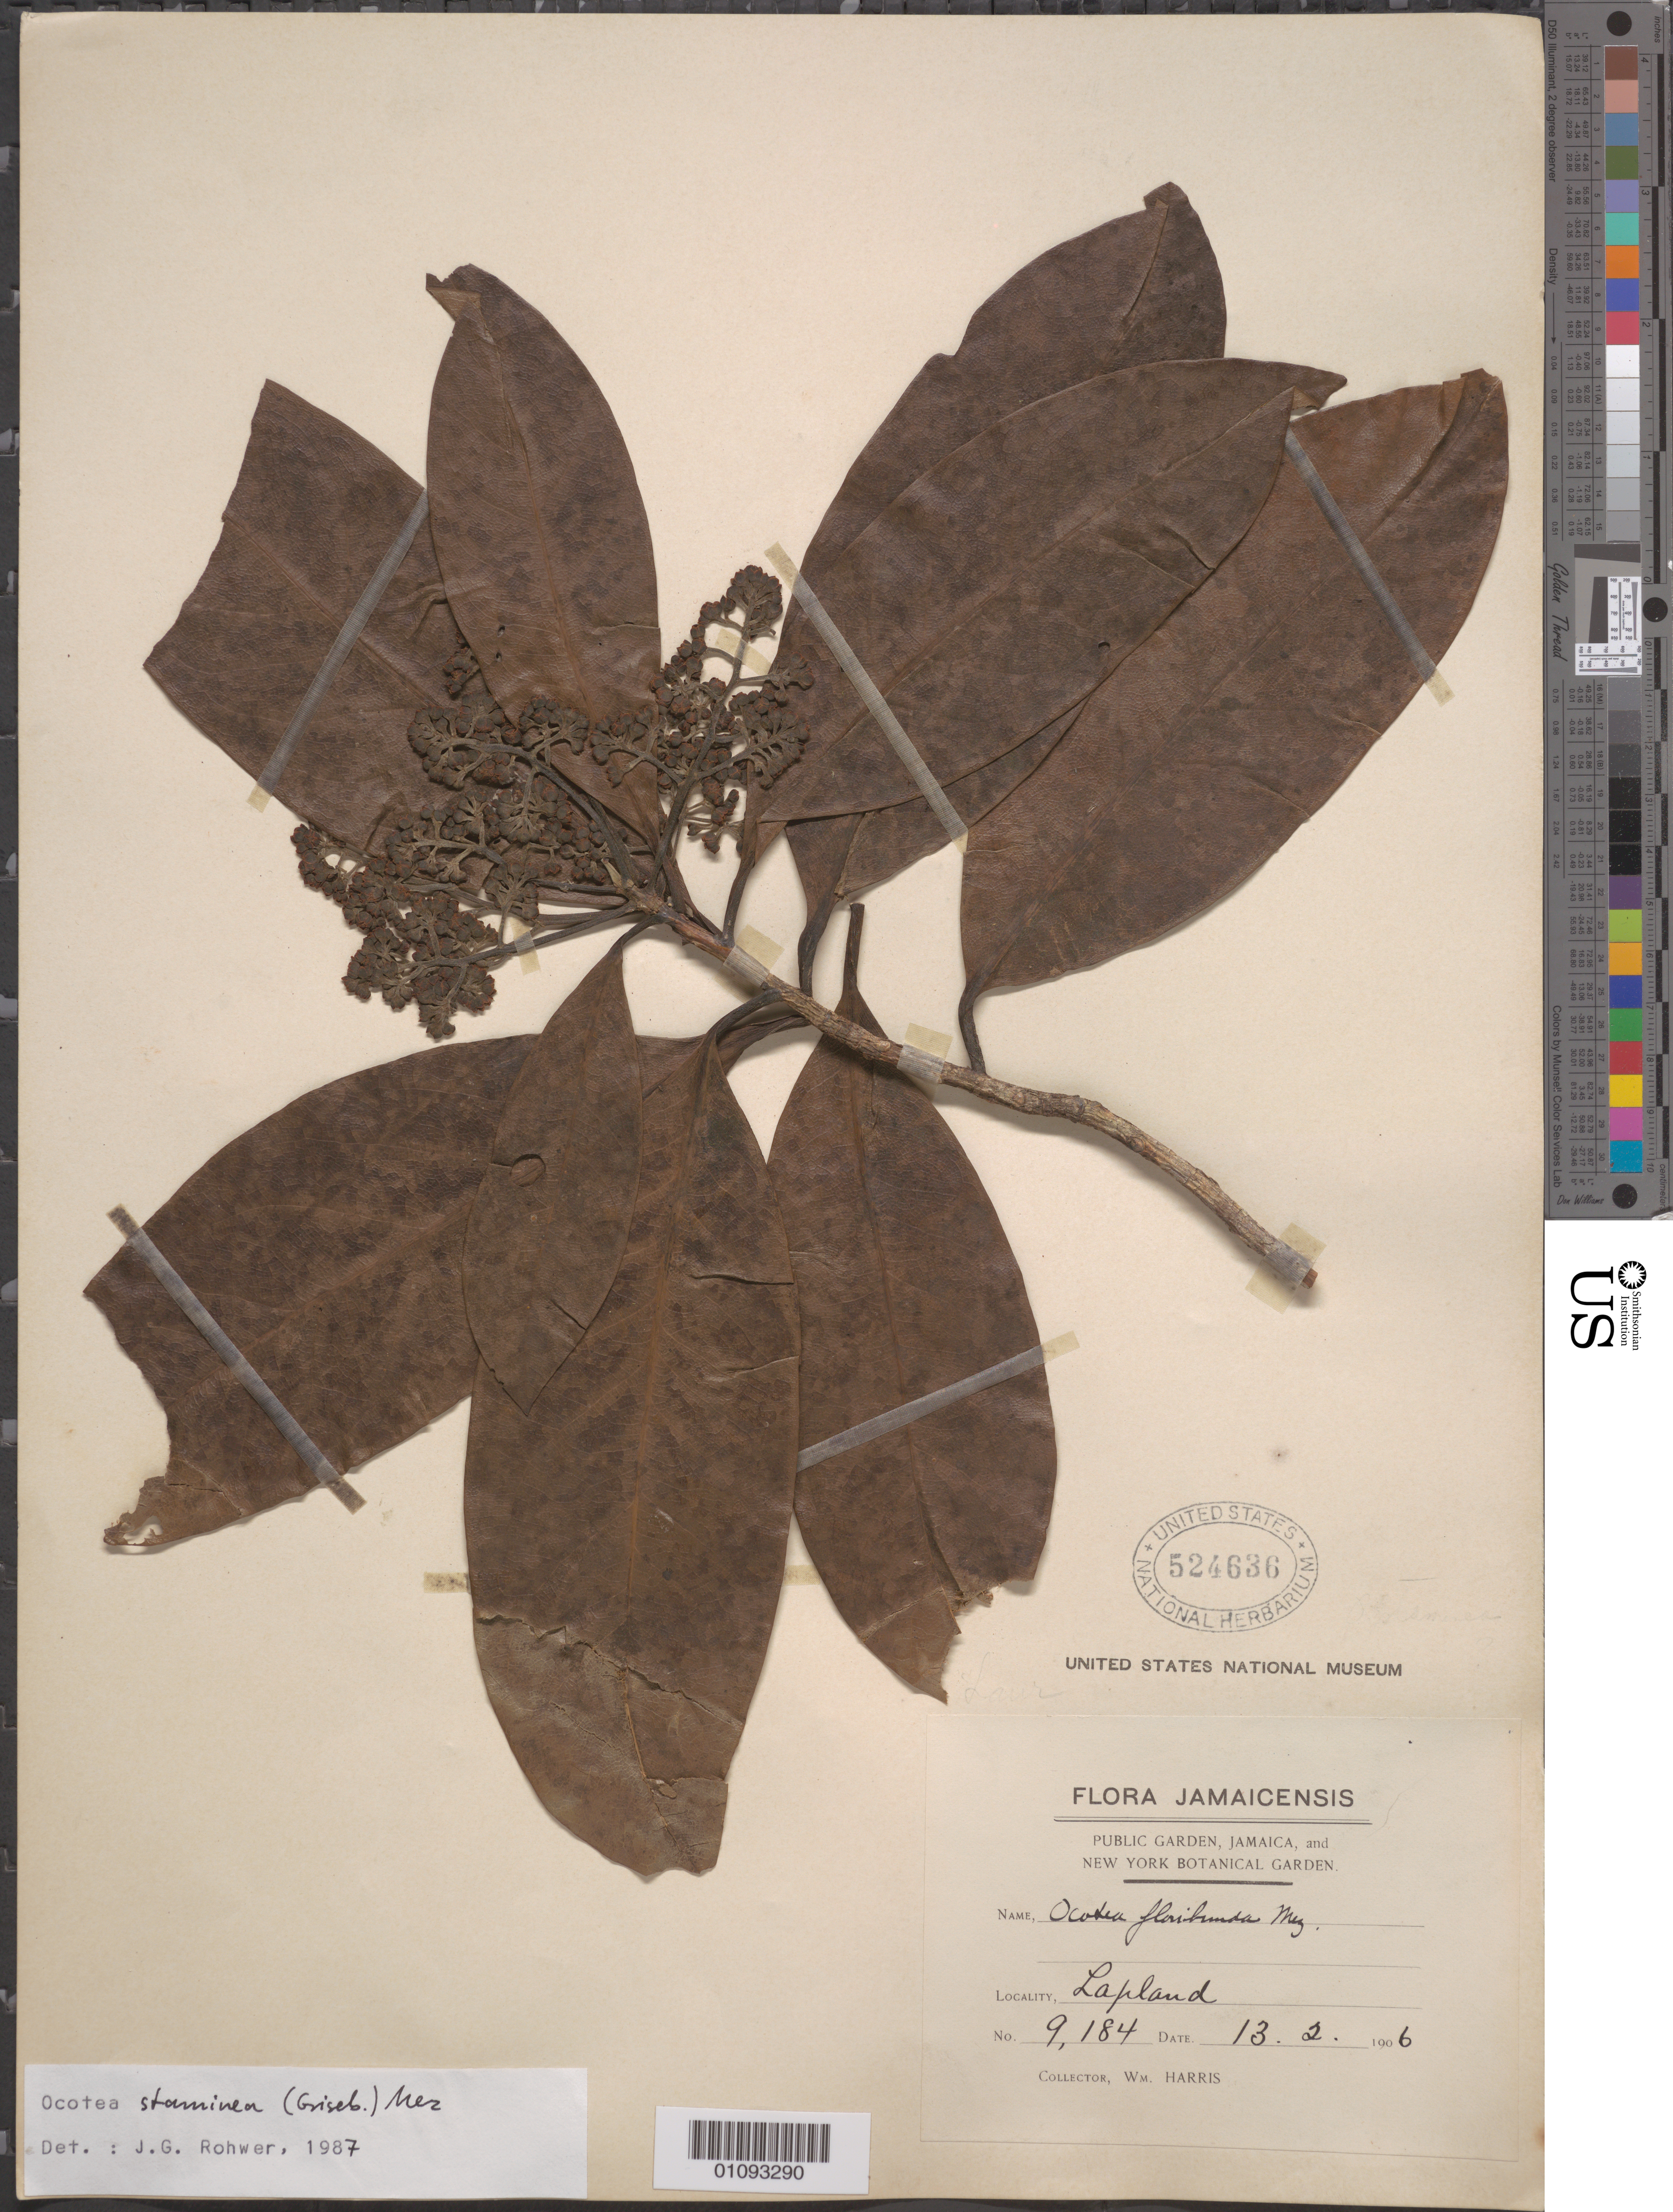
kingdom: Plantae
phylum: Tracheophyta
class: Magnoliopsida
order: Laurales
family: Lauraceae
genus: Ocotea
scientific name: Ocotea staminea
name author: (Griseb.) Mez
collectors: W. Harris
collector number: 9184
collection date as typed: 13 Feb 1906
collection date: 1906-02-13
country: Jamaica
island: Jamaica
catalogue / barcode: US 524